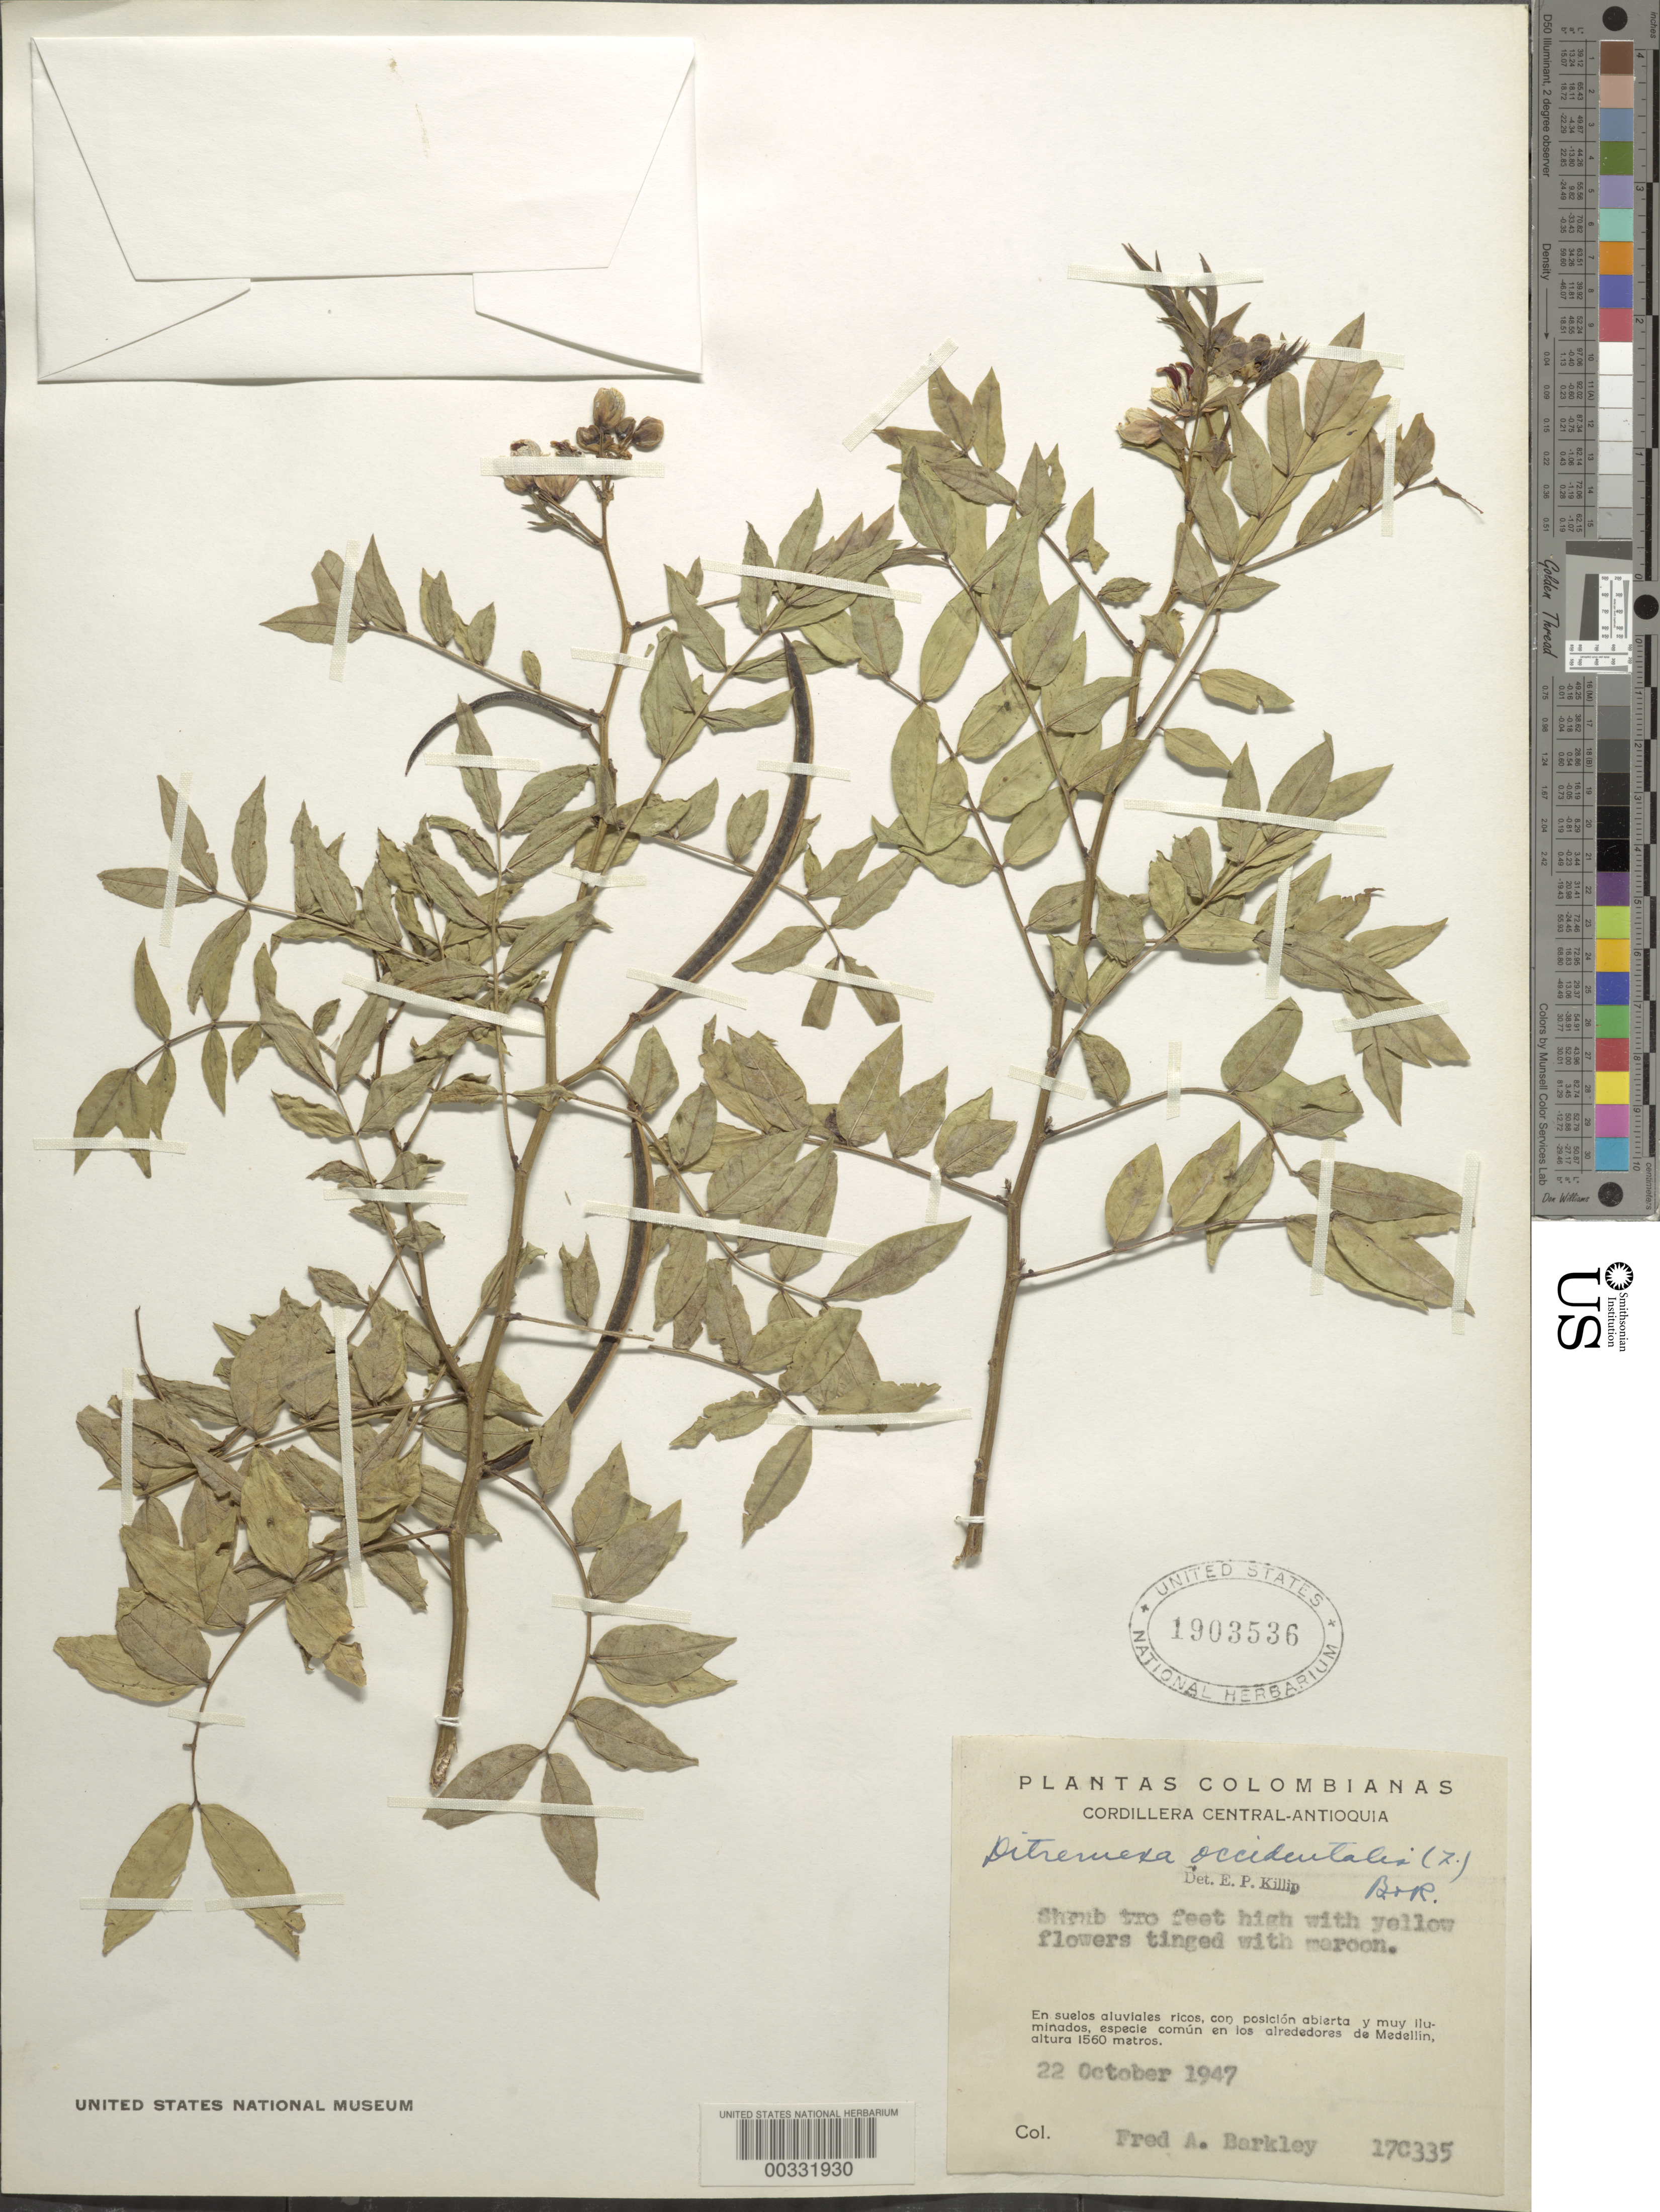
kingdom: Plantae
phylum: Tracheophyta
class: Magnoliopsida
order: Fabales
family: Fabaceae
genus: Senna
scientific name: Senna occidentalis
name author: (L.) Link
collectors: F. A. Barkley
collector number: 17c335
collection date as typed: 22 Oct 1947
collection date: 1947-10-22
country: Colombia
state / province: Antioquia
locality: Vicinity of Medellin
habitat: En suelos aluviales ricos con posicion abierta y muy iluminados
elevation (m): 1500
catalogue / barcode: US 1903536